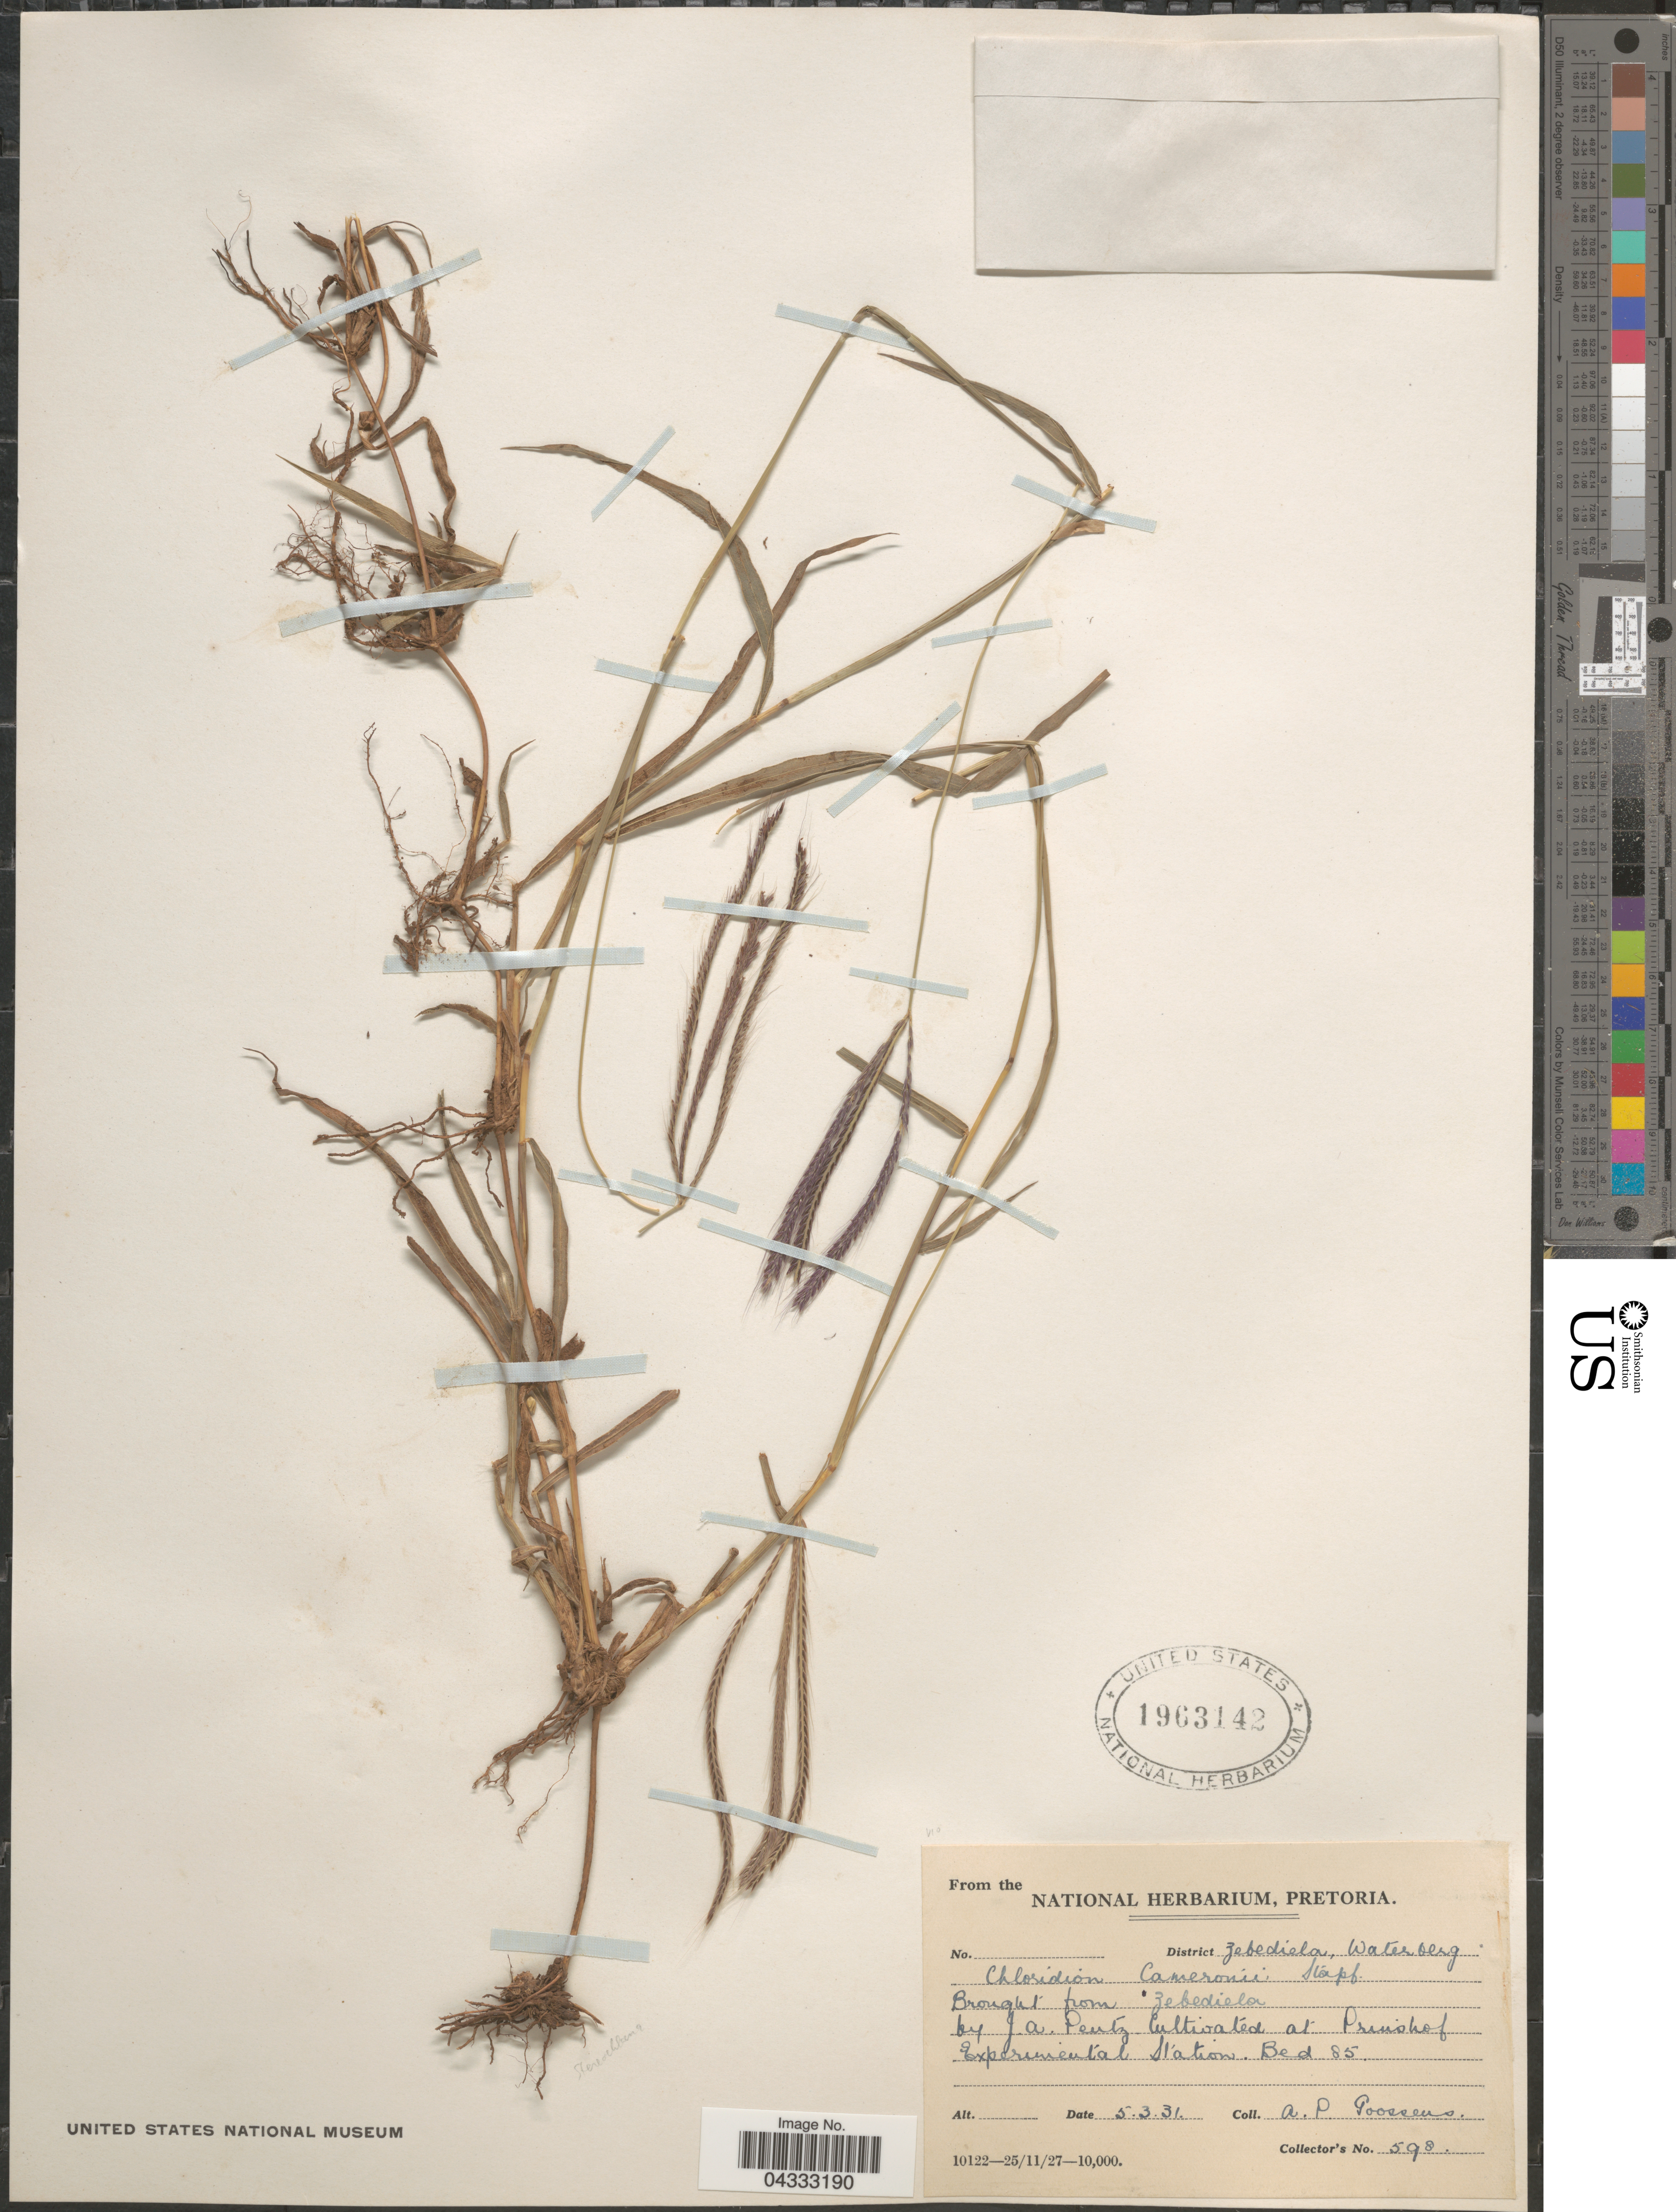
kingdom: Plantae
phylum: Tracheophyta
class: Liliopsida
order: Poales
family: Poaceae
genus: Stereochlaena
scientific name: Stereochlaena cameronii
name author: (Stapf) Pilg.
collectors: A. P. G. Goossens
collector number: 598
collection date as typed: Transcribed d/m/y: 5/3/31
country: South Africa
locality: Prinshof Experimental Station. Bed 85.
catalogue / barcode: US 1963142